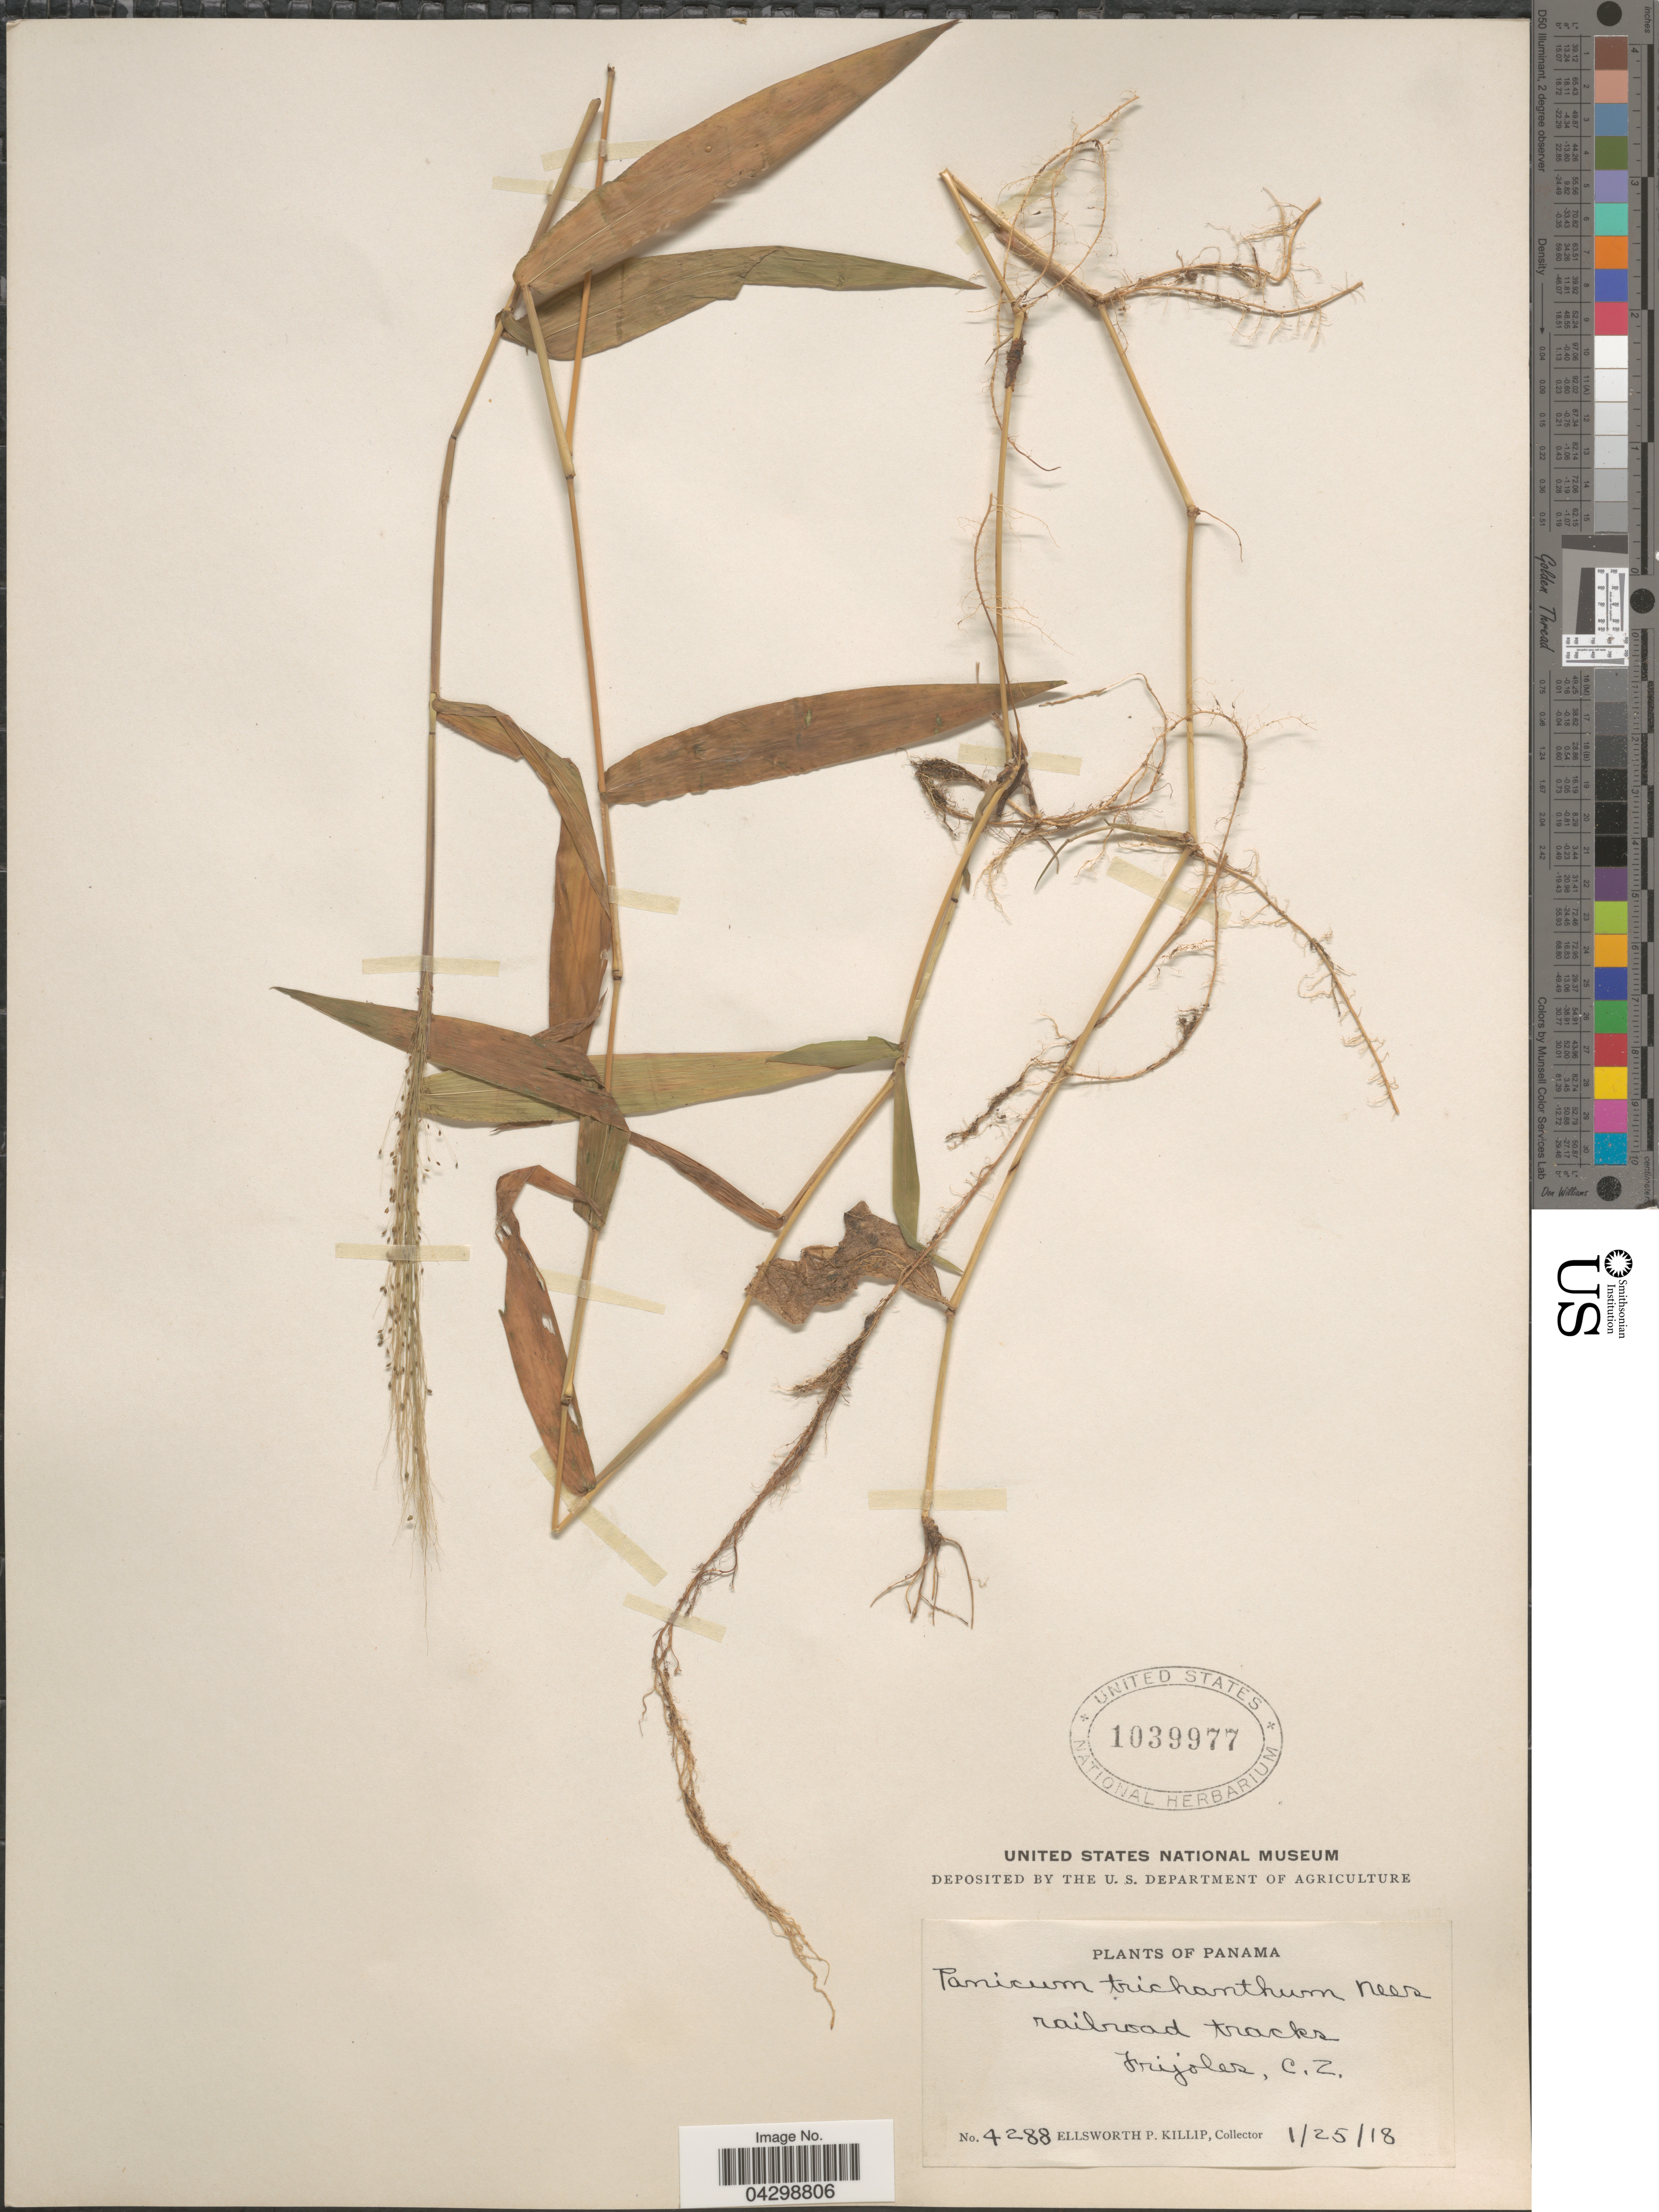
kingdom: Plantae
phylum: Tracheophyta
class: Liliopsida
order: Poales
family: Poaceae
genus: Panicum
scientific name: Panicum trichanthum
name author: Nees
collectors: E. P. Killip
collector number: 4288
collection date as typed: Transcribed d/m/y: 25/1/18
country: Panama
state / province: Colón / Panamá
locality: Railroad tracks. Frijoles, C.Z.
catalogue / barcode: US 1039977